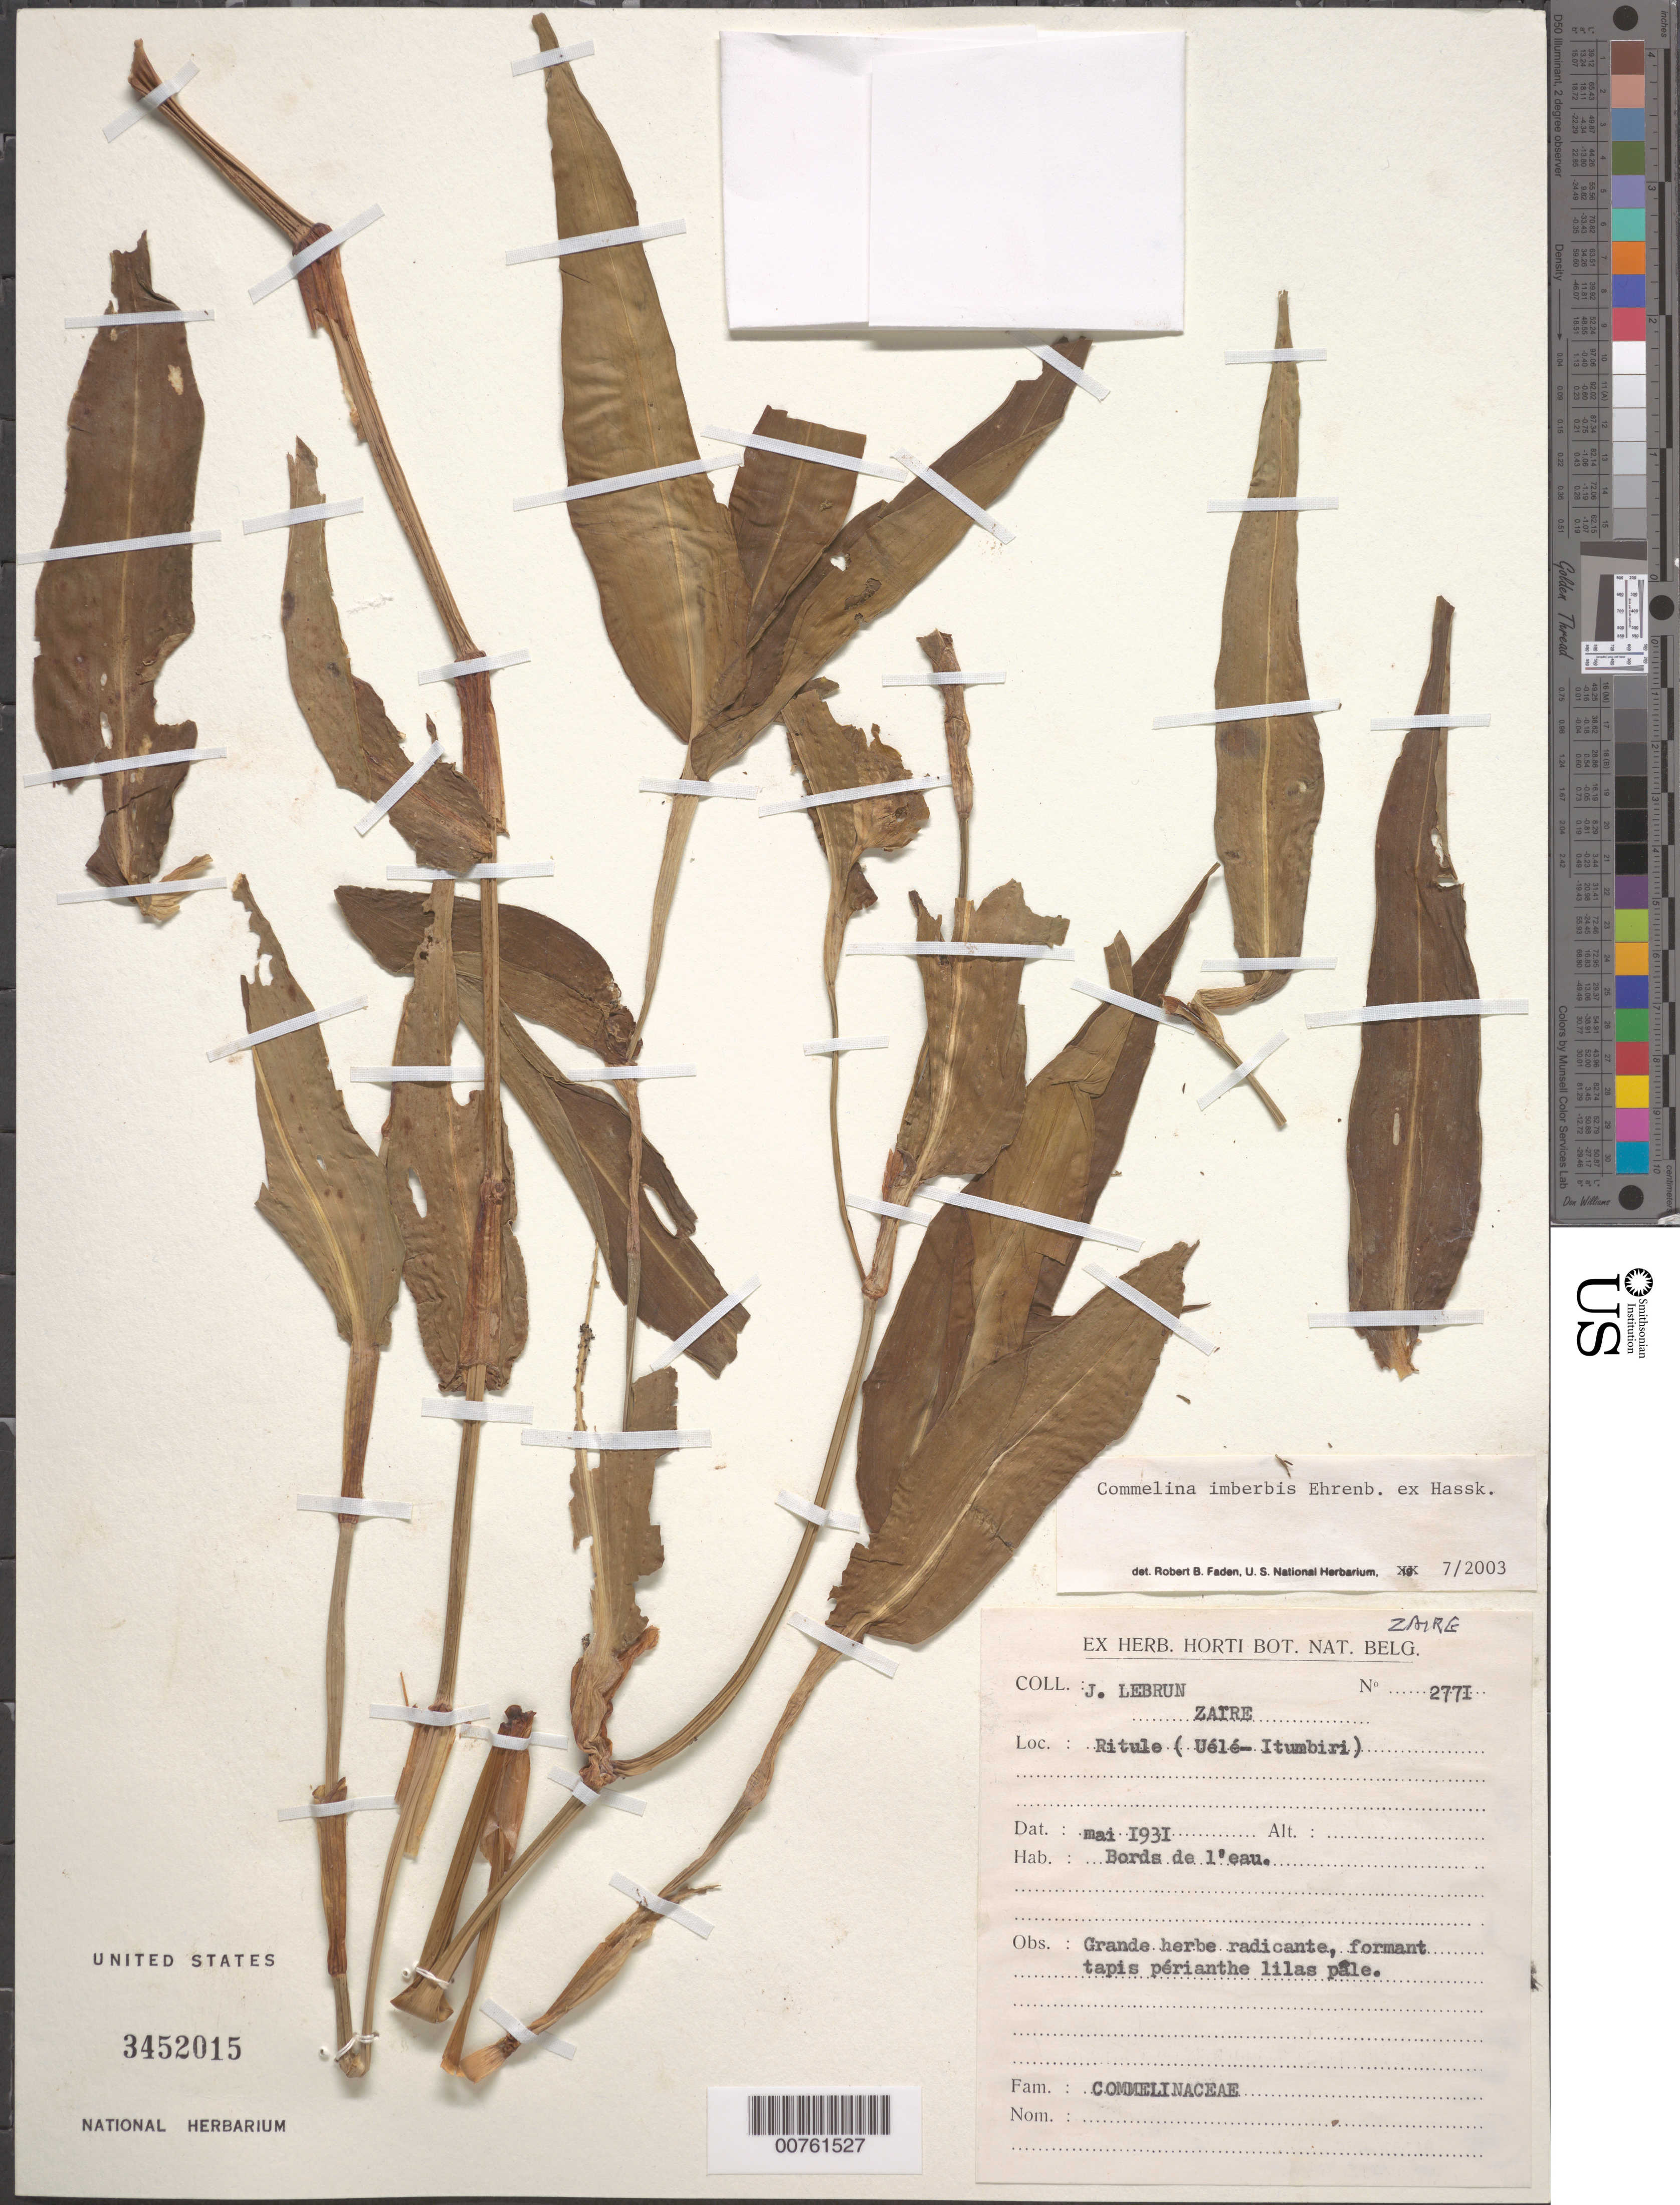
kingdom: Plantae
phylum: Tracheophyta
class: Liliopsida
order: Commelinales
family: Commelinaceae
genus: Commelina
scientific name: Commelina imberbis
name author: Ehrenb. ex Hassk.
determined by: Faden, Robert B., (US), Smithsonian Institution - National Museum of Natural History (UNITED STATES)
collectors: J. A. Lebrun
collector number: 2771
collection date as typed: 00 May 1931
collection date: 1931-05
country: Congo, Democratic Republic of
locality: Ritule (Uele-Itumbiri)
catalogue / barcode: US 3452015